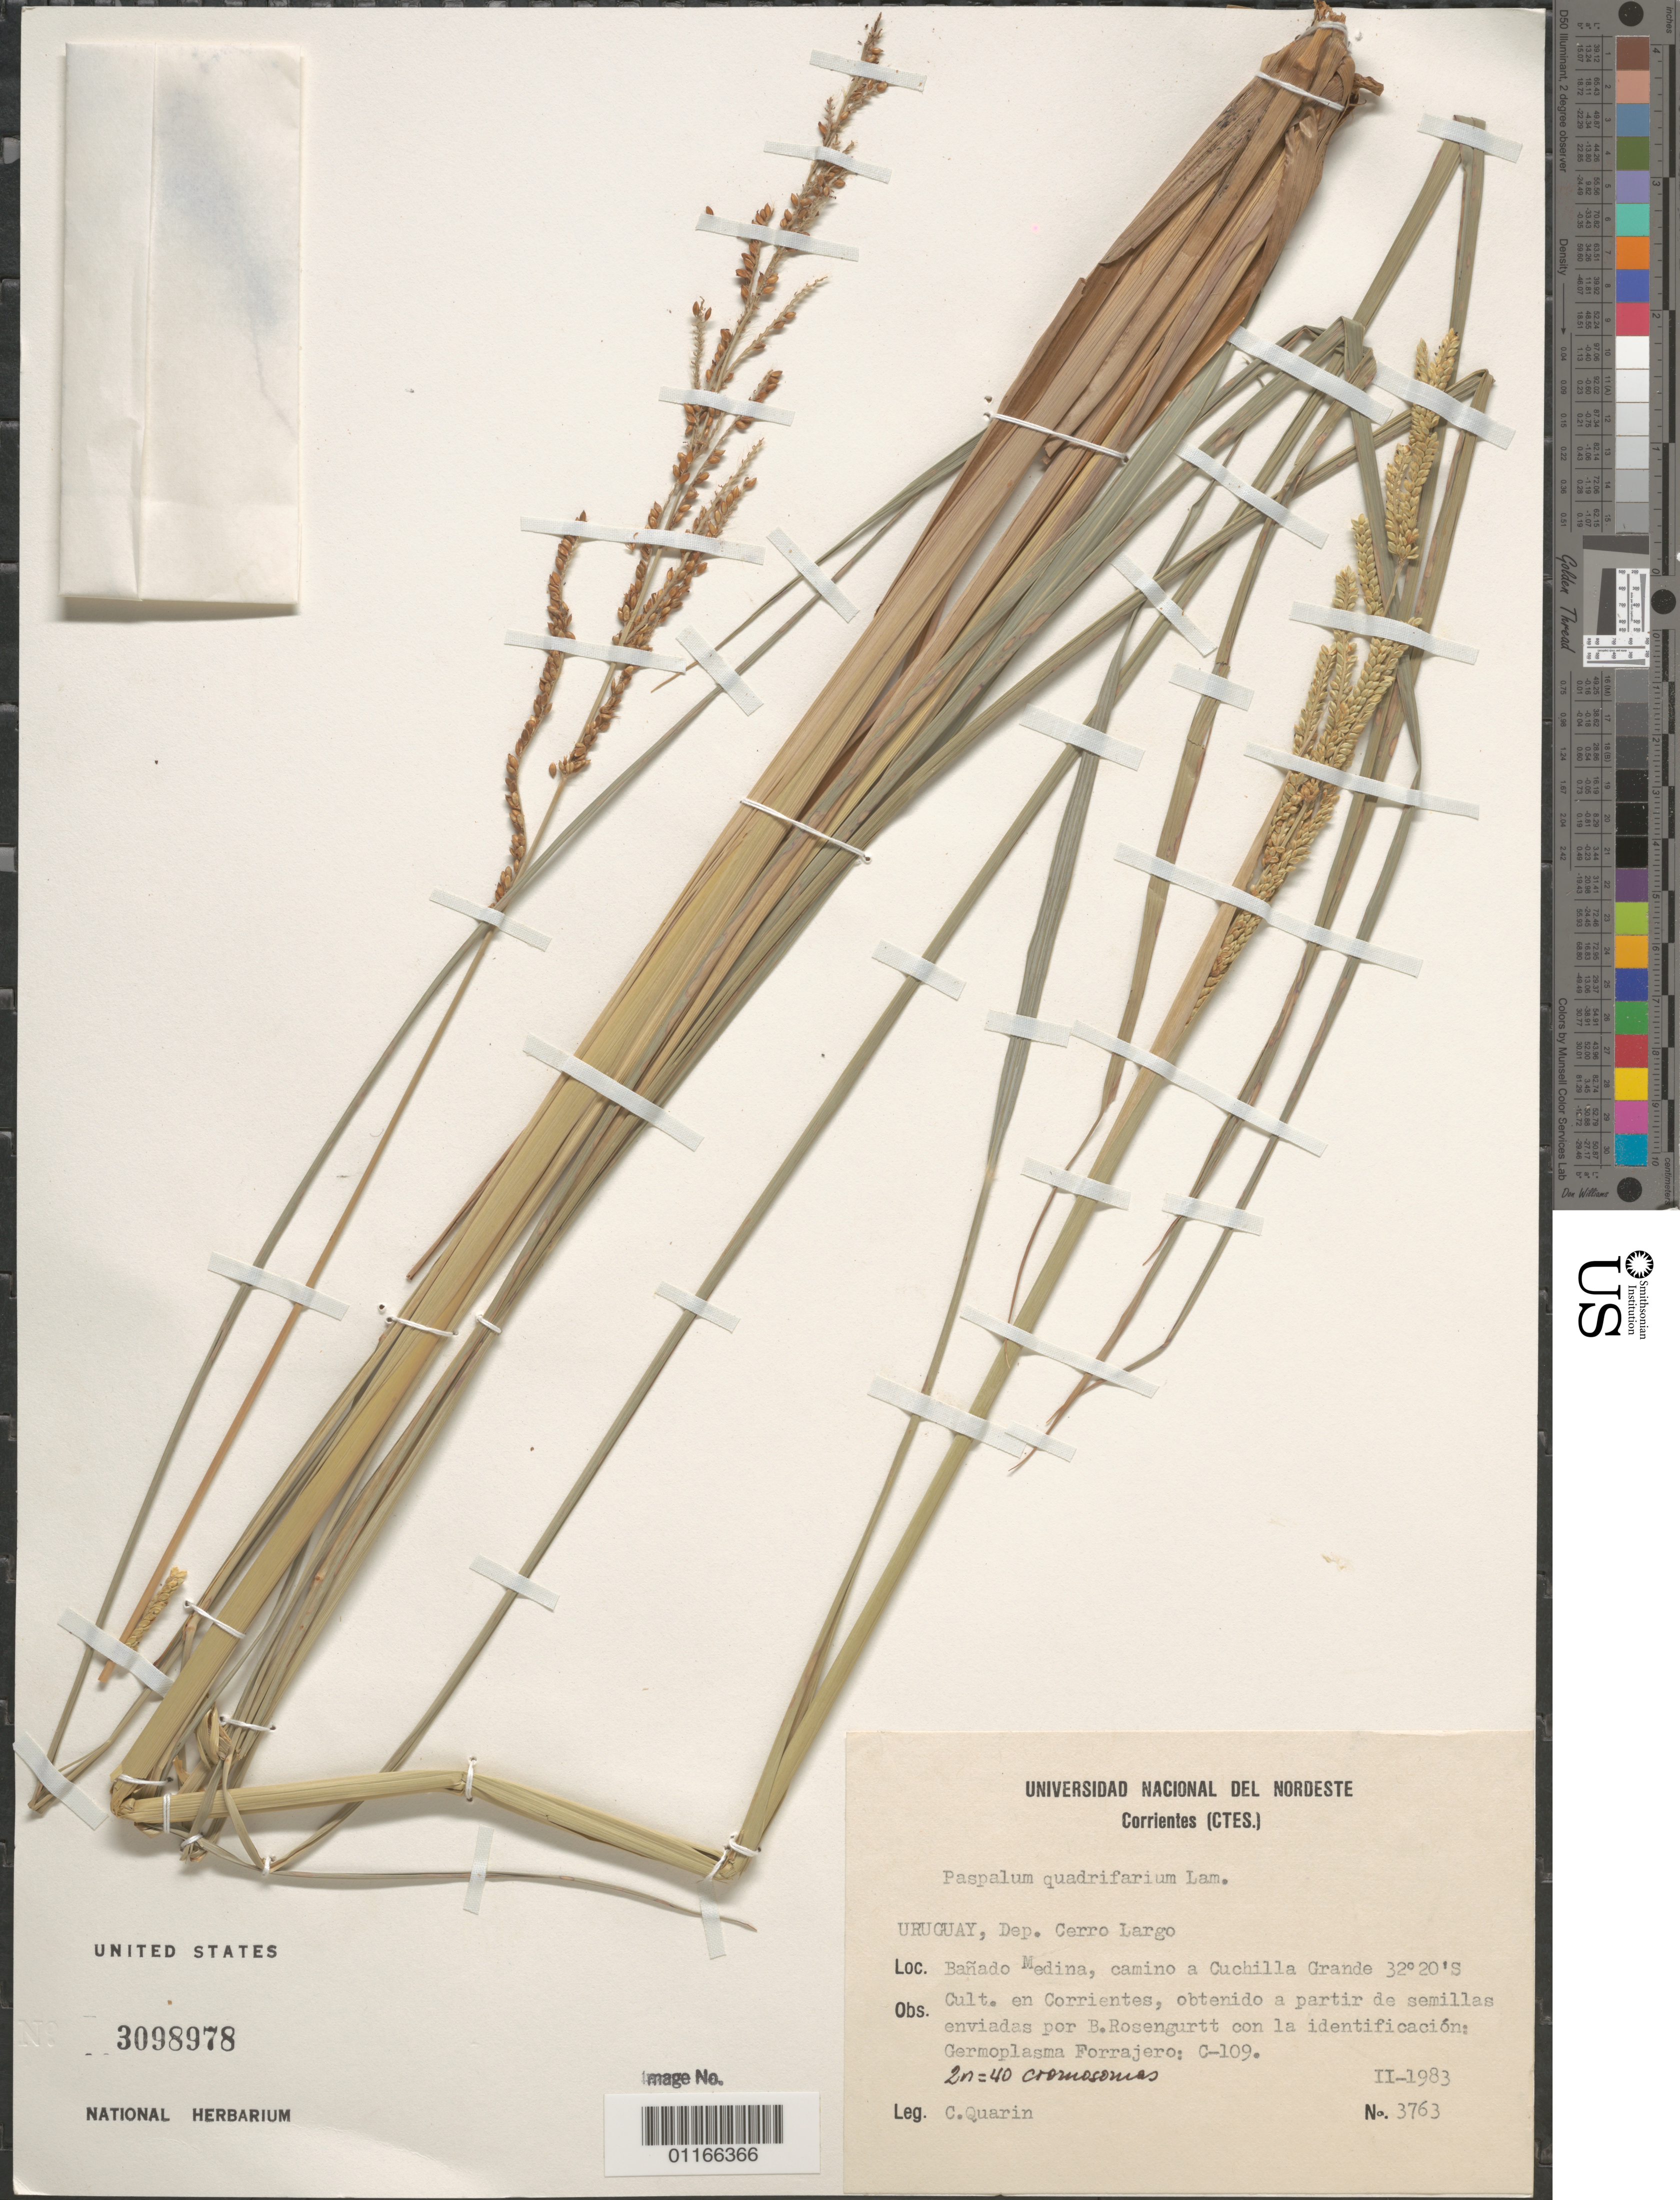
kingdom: Plantae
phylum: Tracheophyta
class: Liliopsida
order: Poales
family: Poaceae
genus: Paspalum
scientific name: Paspalum quadrifarium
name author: Lam.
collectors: C. Quarín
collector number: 3763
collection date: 1983-02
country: Uruguay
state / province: Cerro Largo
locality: Banado Medina, camino a Cuchilla Grande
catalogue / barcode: US 3098978